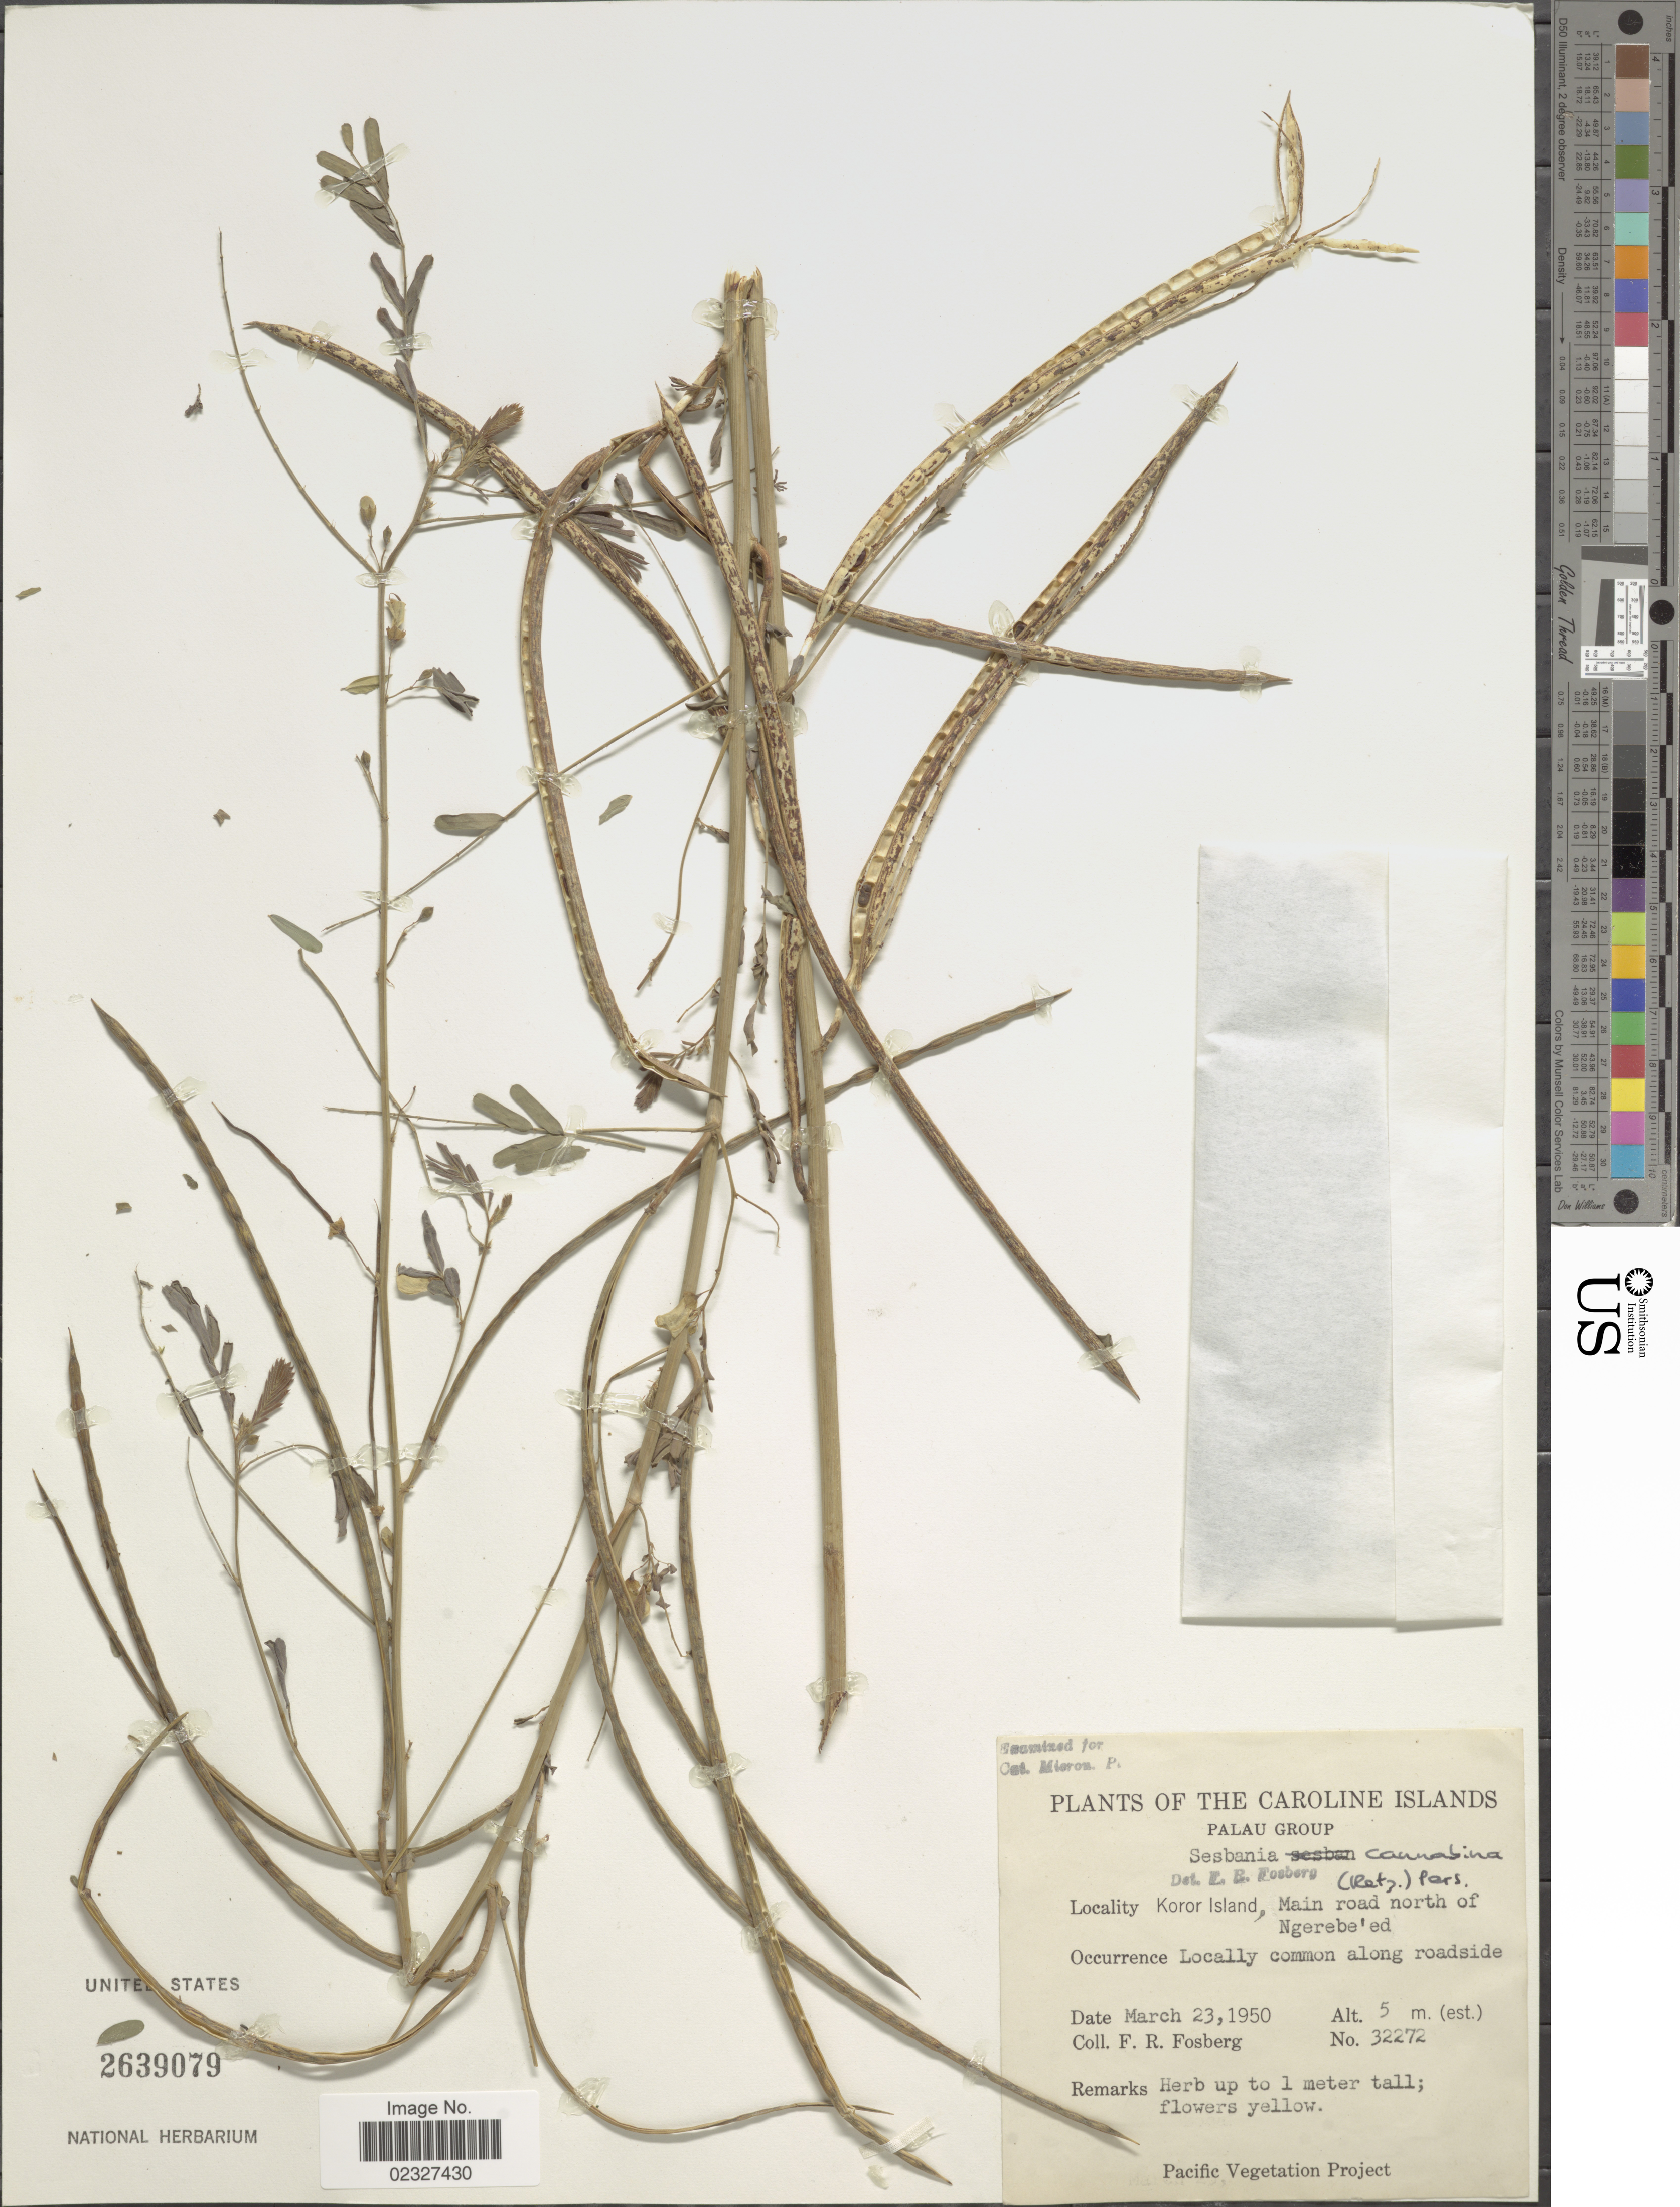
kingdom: Plantae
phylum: Tracheophyta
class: Magnoliopsida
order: Fabales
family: Fabaceae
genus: Sesbania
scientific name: Sesbania cannabina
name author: (Retz.) Poir.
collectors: F. R. Fosberg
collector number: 32272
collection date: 1950-03-23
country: Palau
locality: Caroline Islands, Palau Group, Koror Island, main road north of Ngerebe'ed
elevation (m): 5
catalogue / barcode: US 2639079